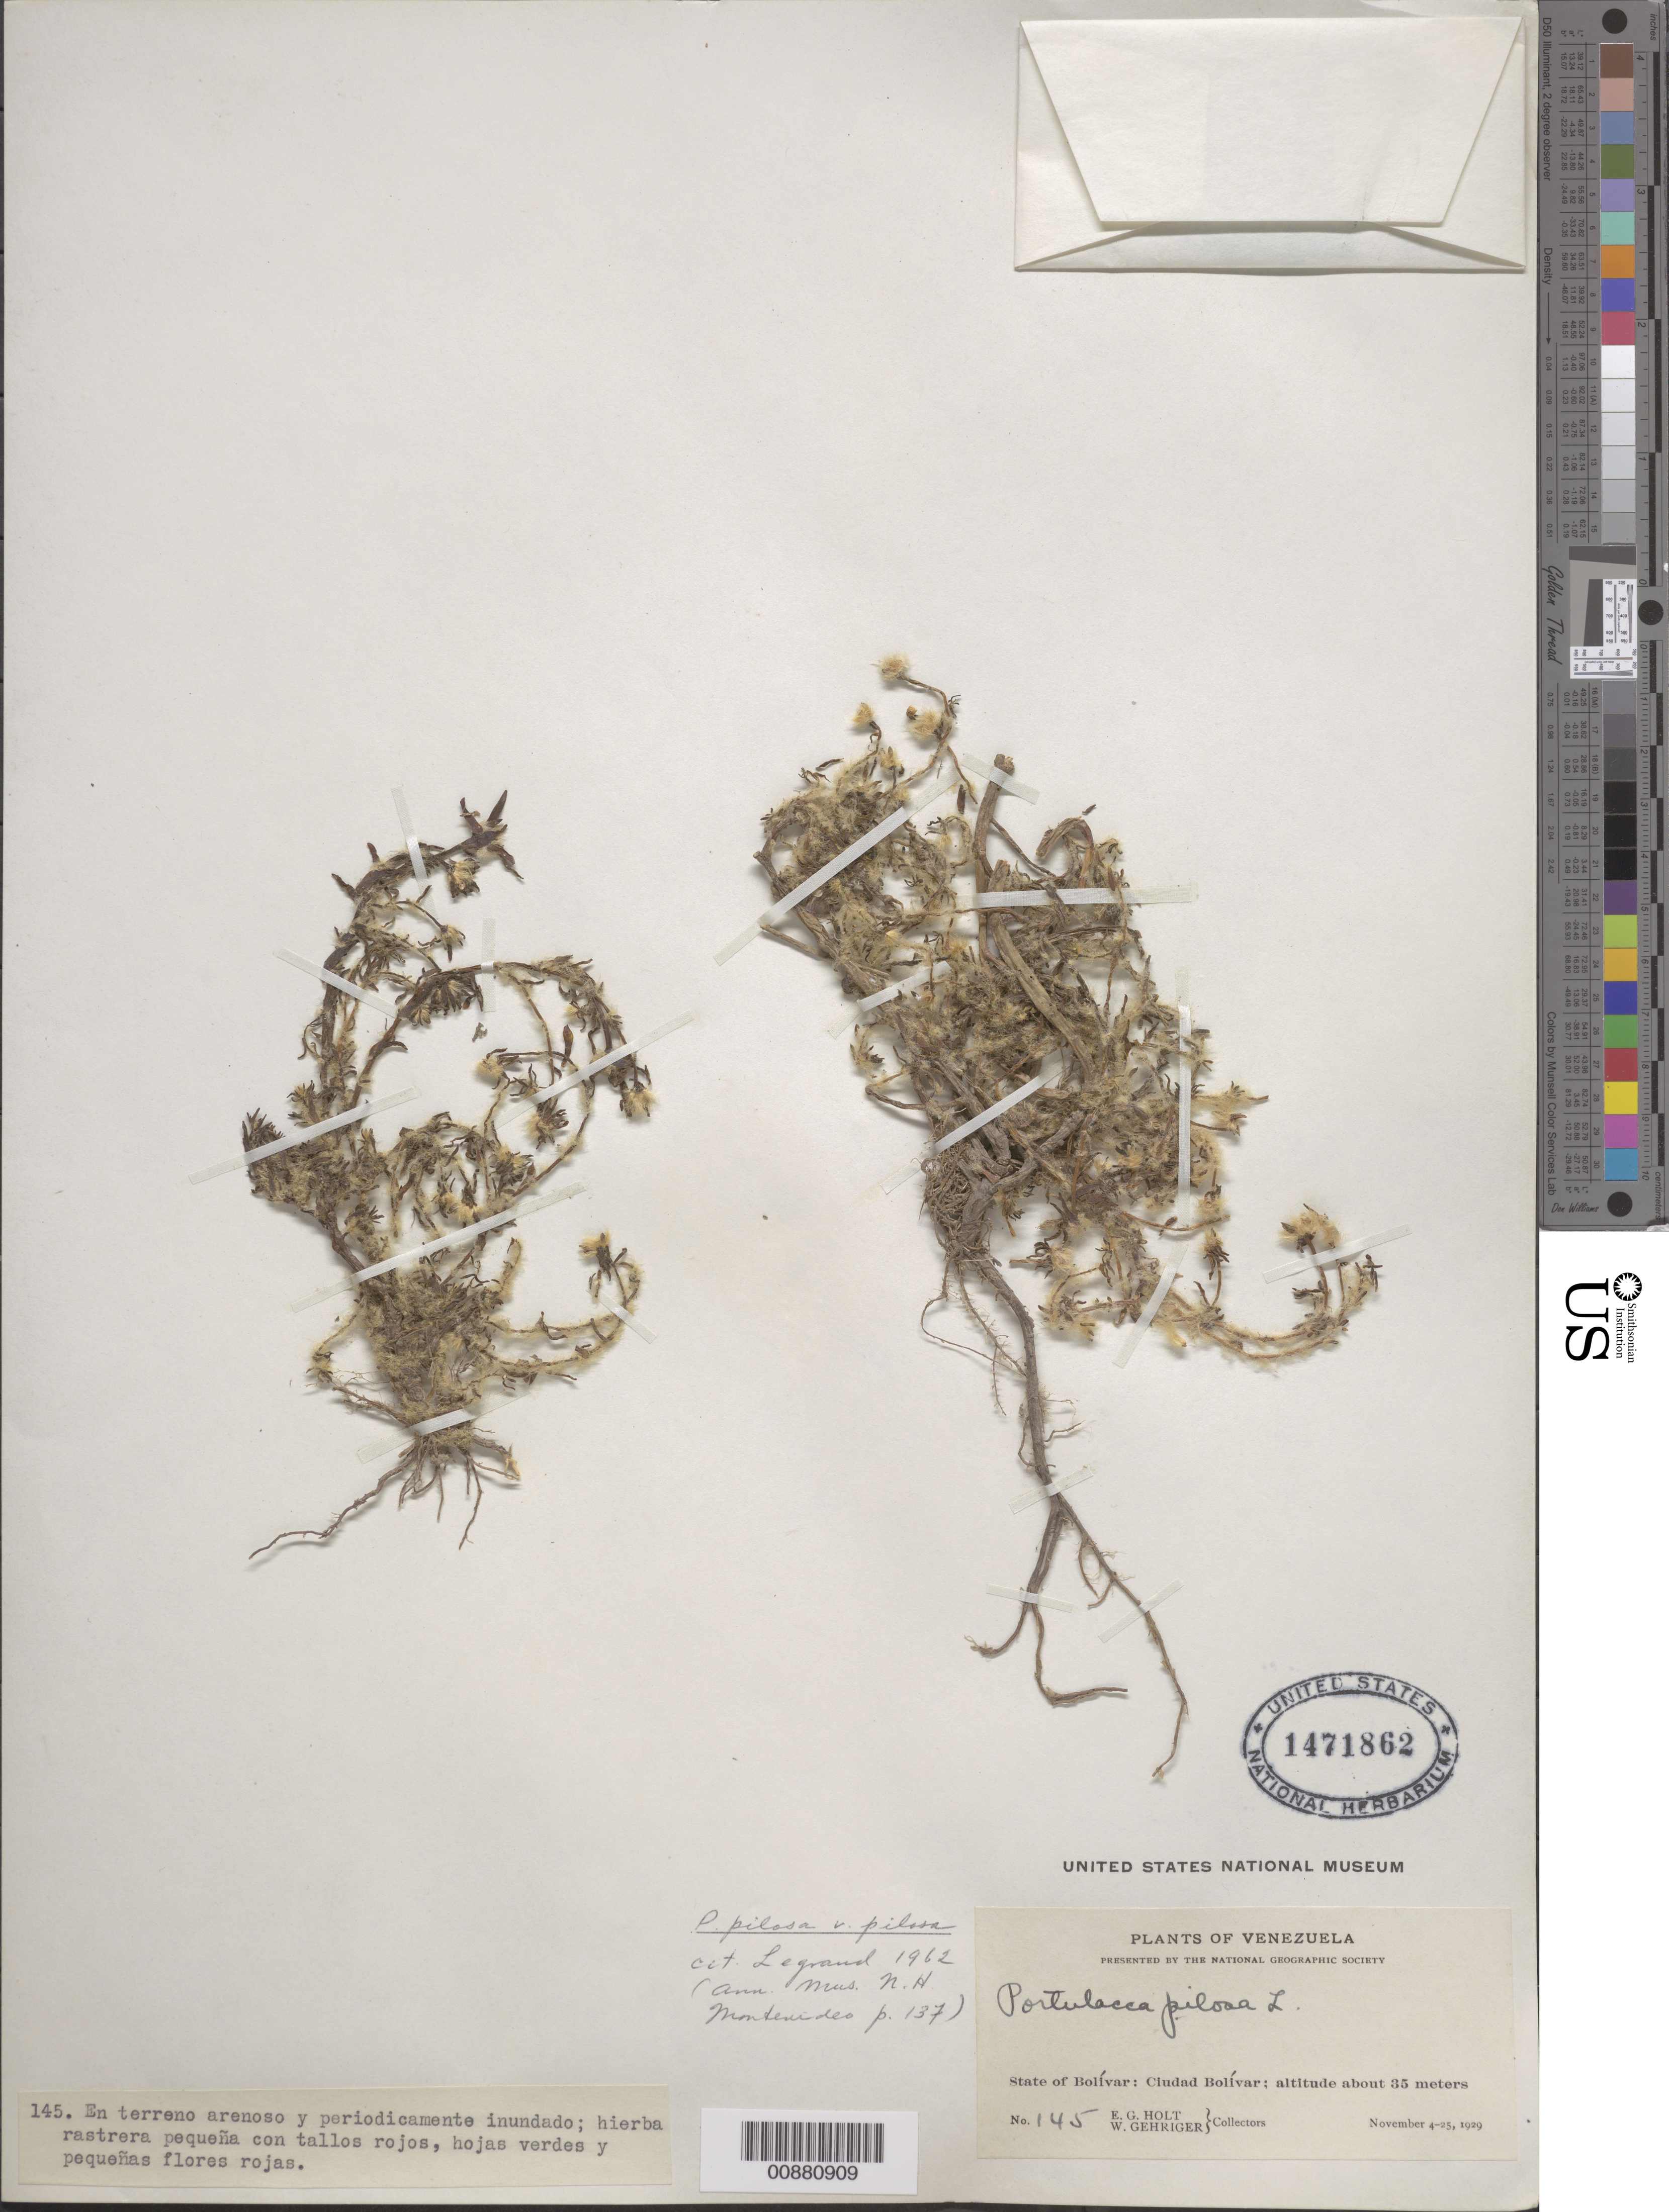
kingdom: Plantae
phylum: Tracheophyta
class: Magnoliopsida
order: Caryophyllales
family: Portulacaceae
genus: Portulaca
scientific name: Portulaca pilosa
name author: L.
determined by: Legrand, Carlos Maria Diego Enrique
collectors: E. Holt & W. Gehriger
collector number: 145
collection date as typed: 4-Nov-29 to 25-Nov-29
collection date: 1929-11-04/1929-11-25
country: Venezuela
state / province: Bolívar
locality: Ciudad Bolívar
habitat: Terreno arenoso y periodicamente inundado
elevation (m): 35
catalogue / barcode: US 1471862